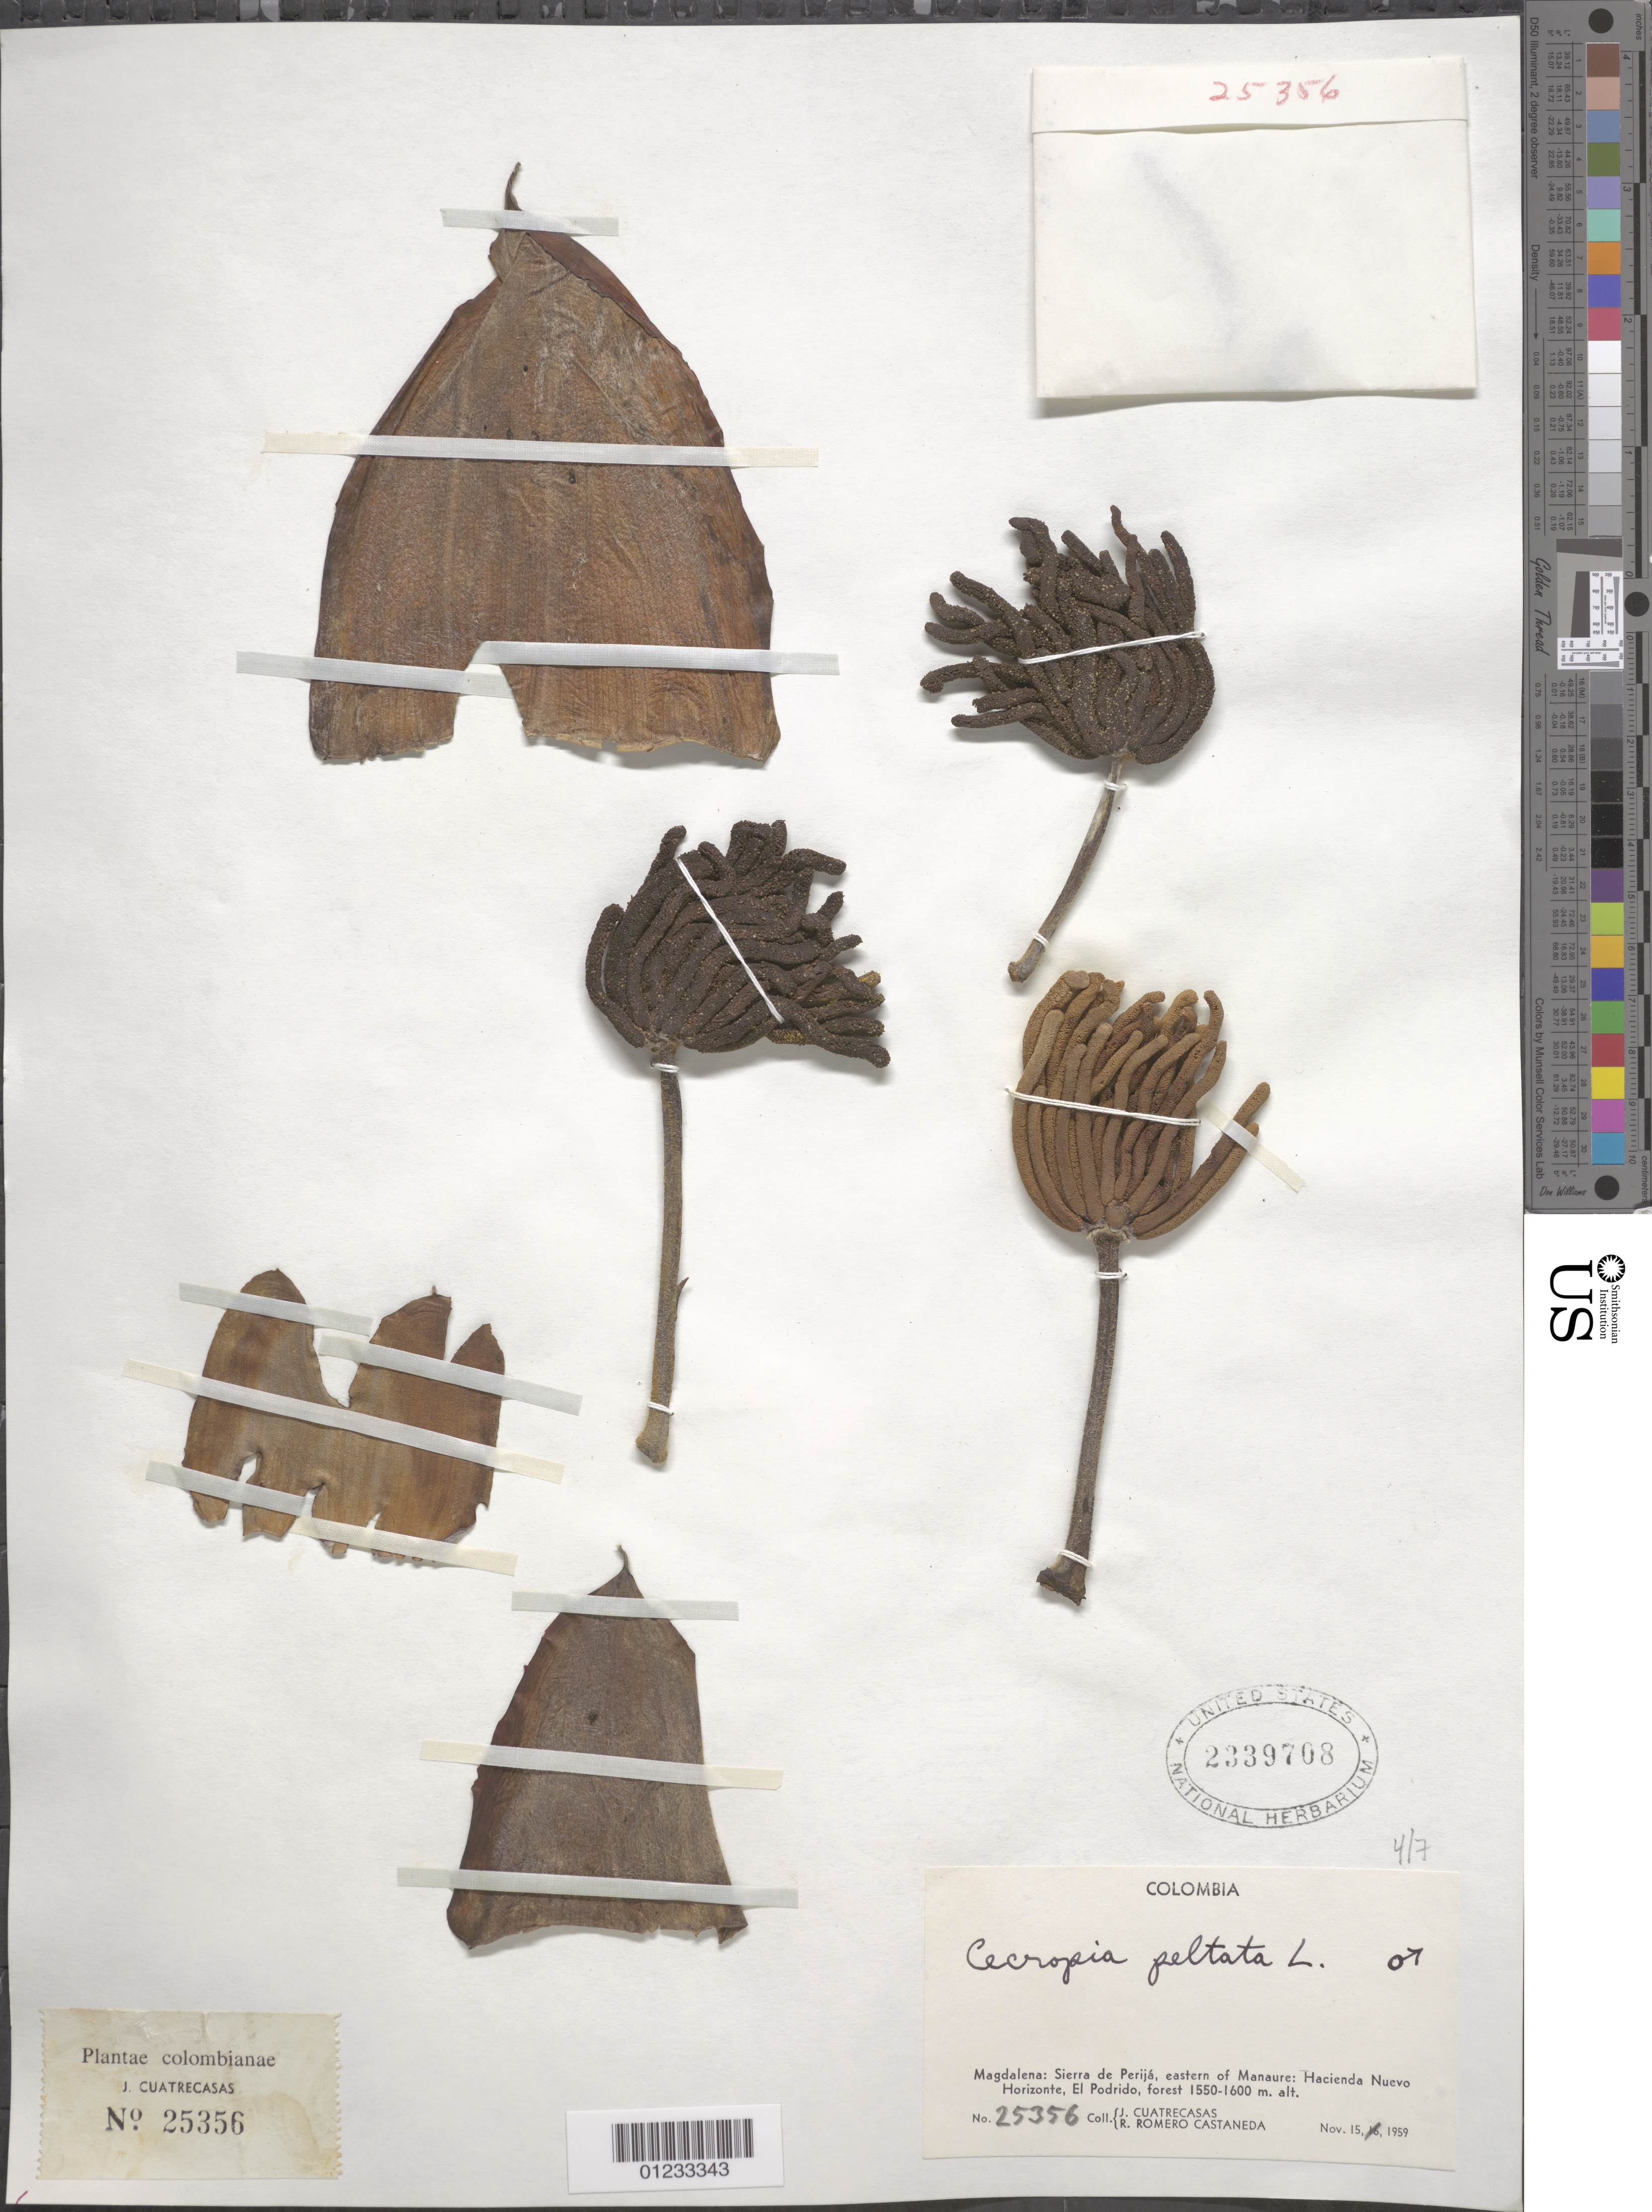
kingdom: Plantae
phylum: Tracheophyta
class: Magnoliopsida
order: Rosales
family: Urticaceae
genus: Cecropia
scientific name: Cecropia peltata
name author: L.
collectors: J. Cuatrecasas & R. Romero Castañeda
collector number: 25356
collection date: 1959-11-15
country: Colombia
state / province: Magdalena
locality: Sierra de Perija, E of Manaure: Hacienda Nuevo Horizonte, El Podrido.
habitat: Forest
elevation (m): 1550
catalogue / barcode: US 2339708